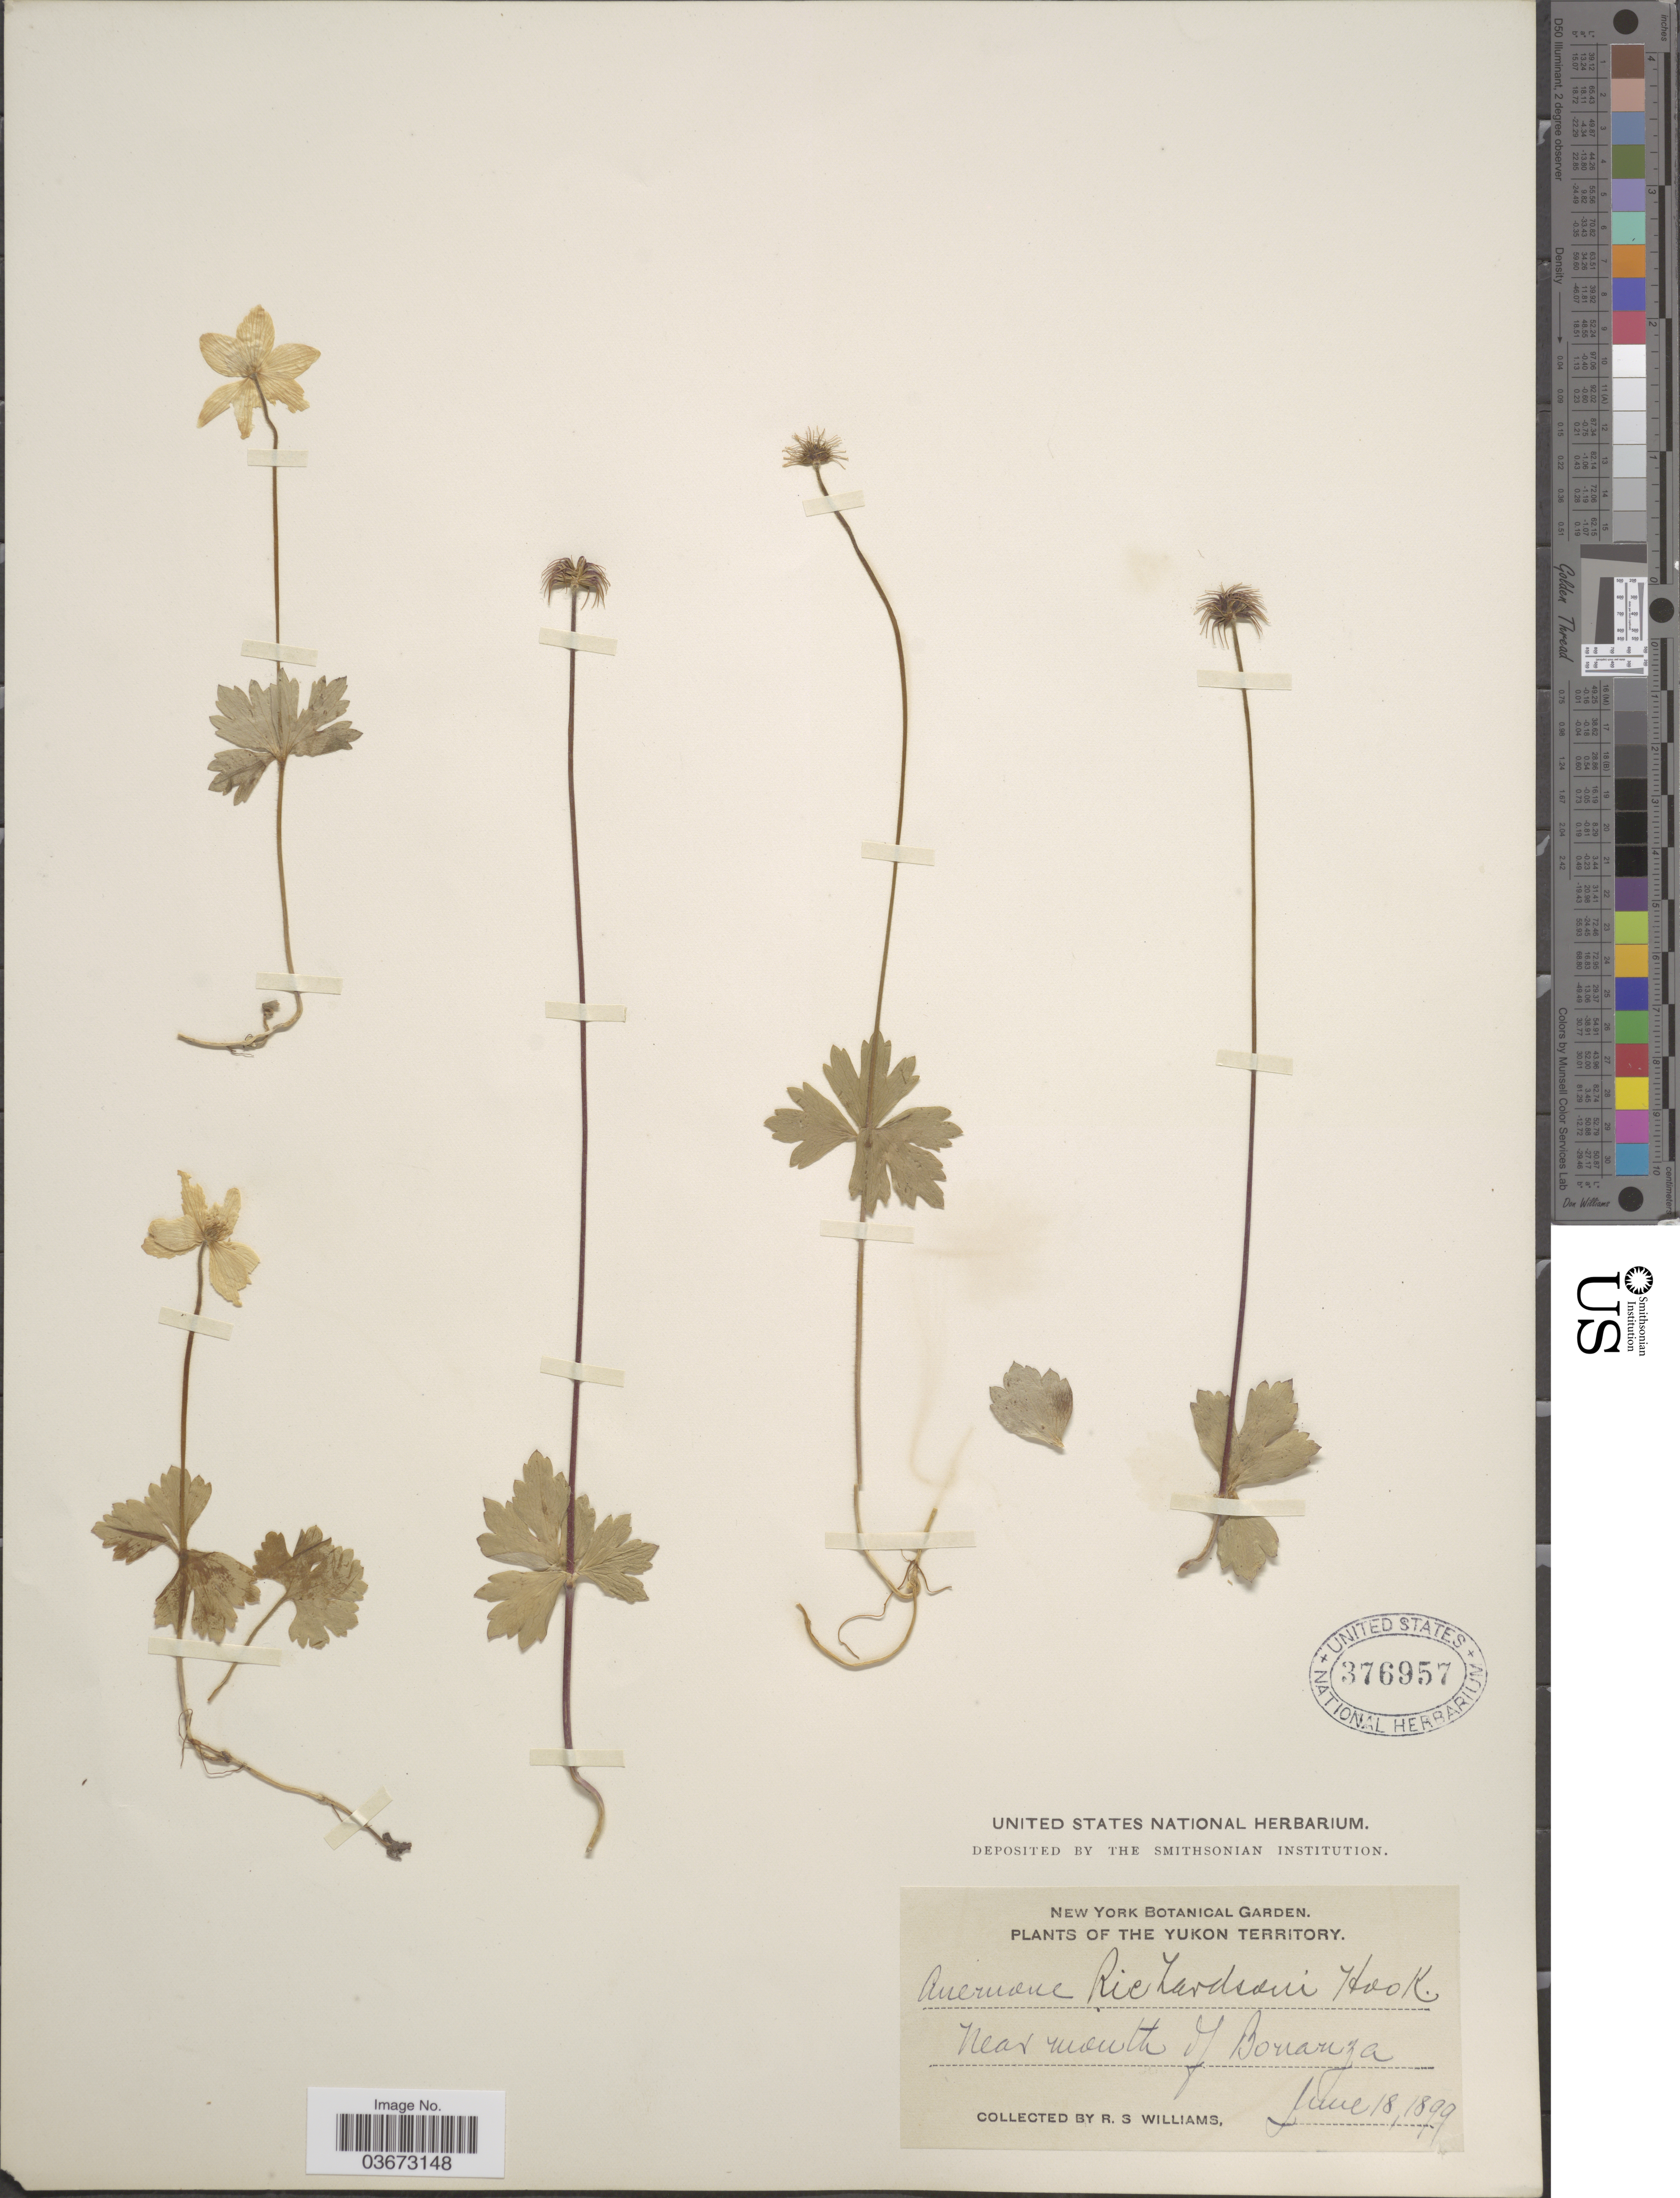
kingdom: Plantae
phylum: Tracheophyta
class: Magnoliopsida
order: Ranunculales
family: Ranunculaceae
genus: Anemone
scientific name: Anemone richardsonii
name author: Hook.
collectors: R. S. Williams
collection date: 1899-06-18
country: Canada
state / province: Yukon Territory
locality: Near mouth of Bonanza.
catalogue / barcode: US 376957